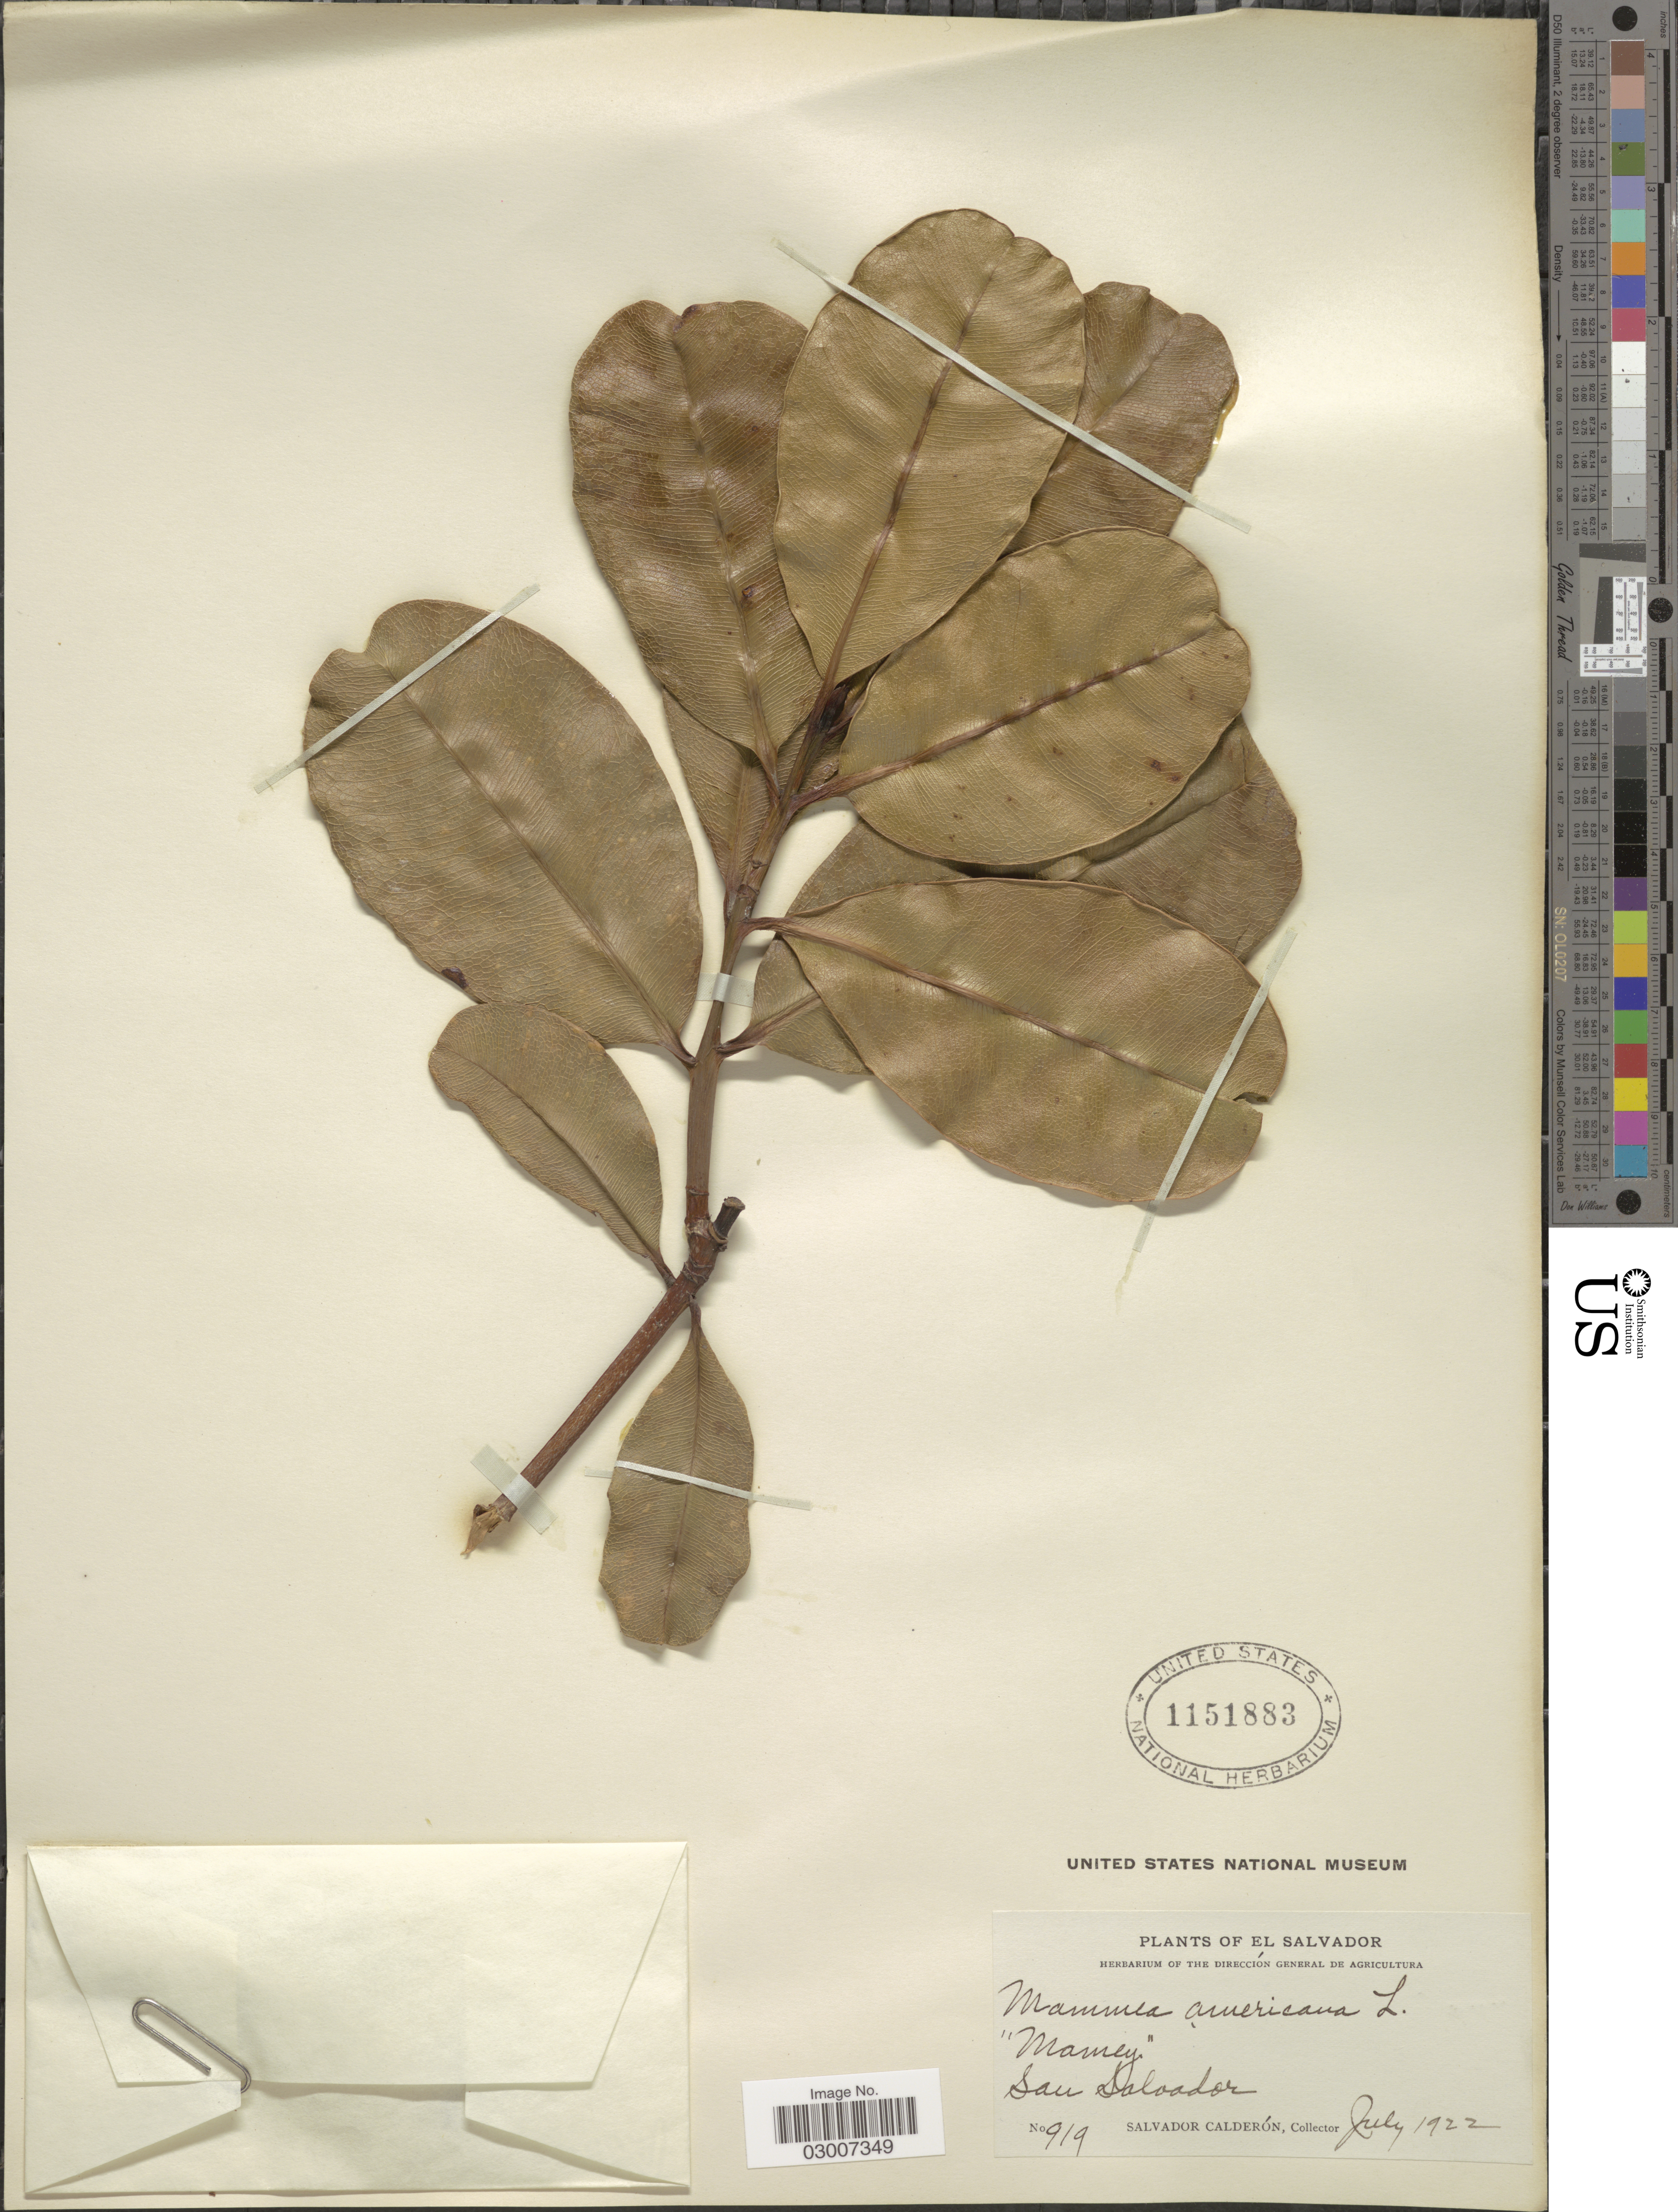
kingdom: Plantae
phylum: Tracheophyta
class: Magnoliopsida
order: Malpighiales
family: Calophyllaceae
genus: Mammea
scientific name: Mammea americana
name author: L.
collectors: S. Calderón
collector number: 919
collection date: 1922-07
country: El Salvador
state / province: San Salvador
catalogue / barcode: US 1151883